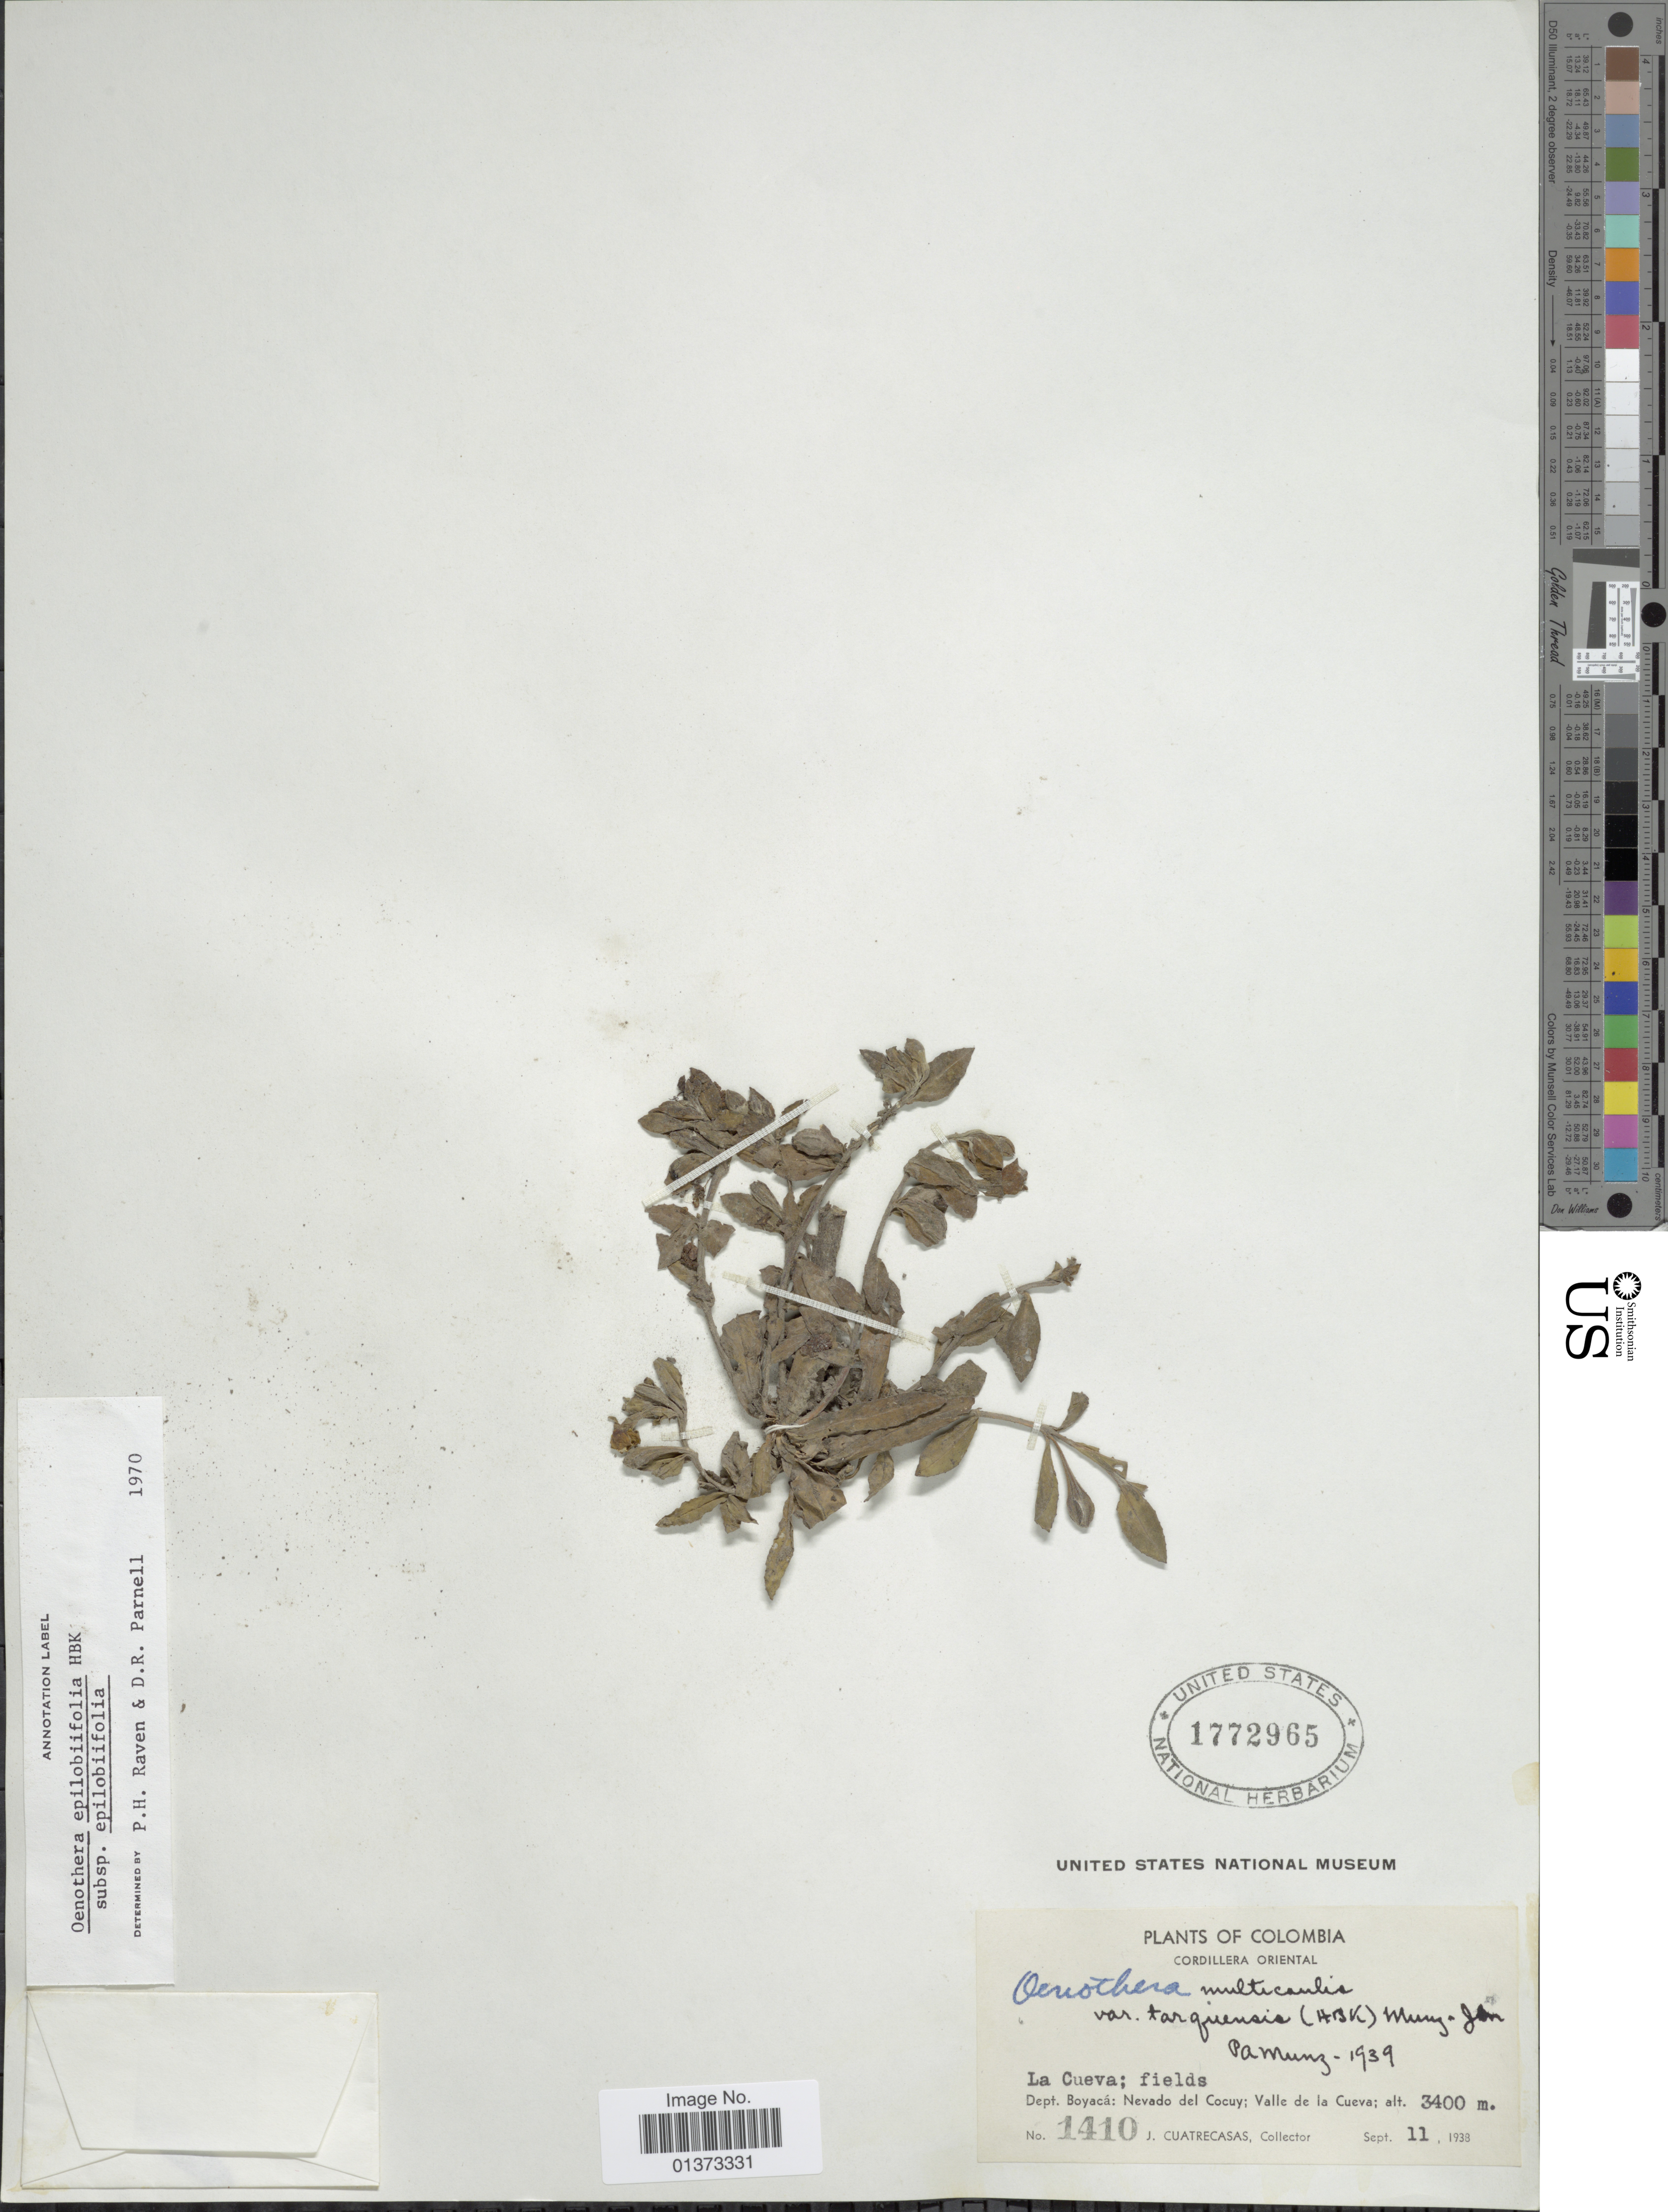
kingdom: Plantae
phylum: Tracheophyta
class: Magnoliopsida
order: Myrtales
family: Onagraceae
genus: Oenothera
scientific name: Oenothera epilobiifolia subsp. epilobiifolia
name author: Kunth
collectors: J. Cuatrecasas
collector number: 1410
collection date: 1938-09-11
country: Colombia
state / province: Boyacá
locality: Cordillera Oriental, La Cueva; fields, Nevado del Cocuy; Valle de la Cueva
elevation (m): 3400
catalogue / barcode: US 1772965